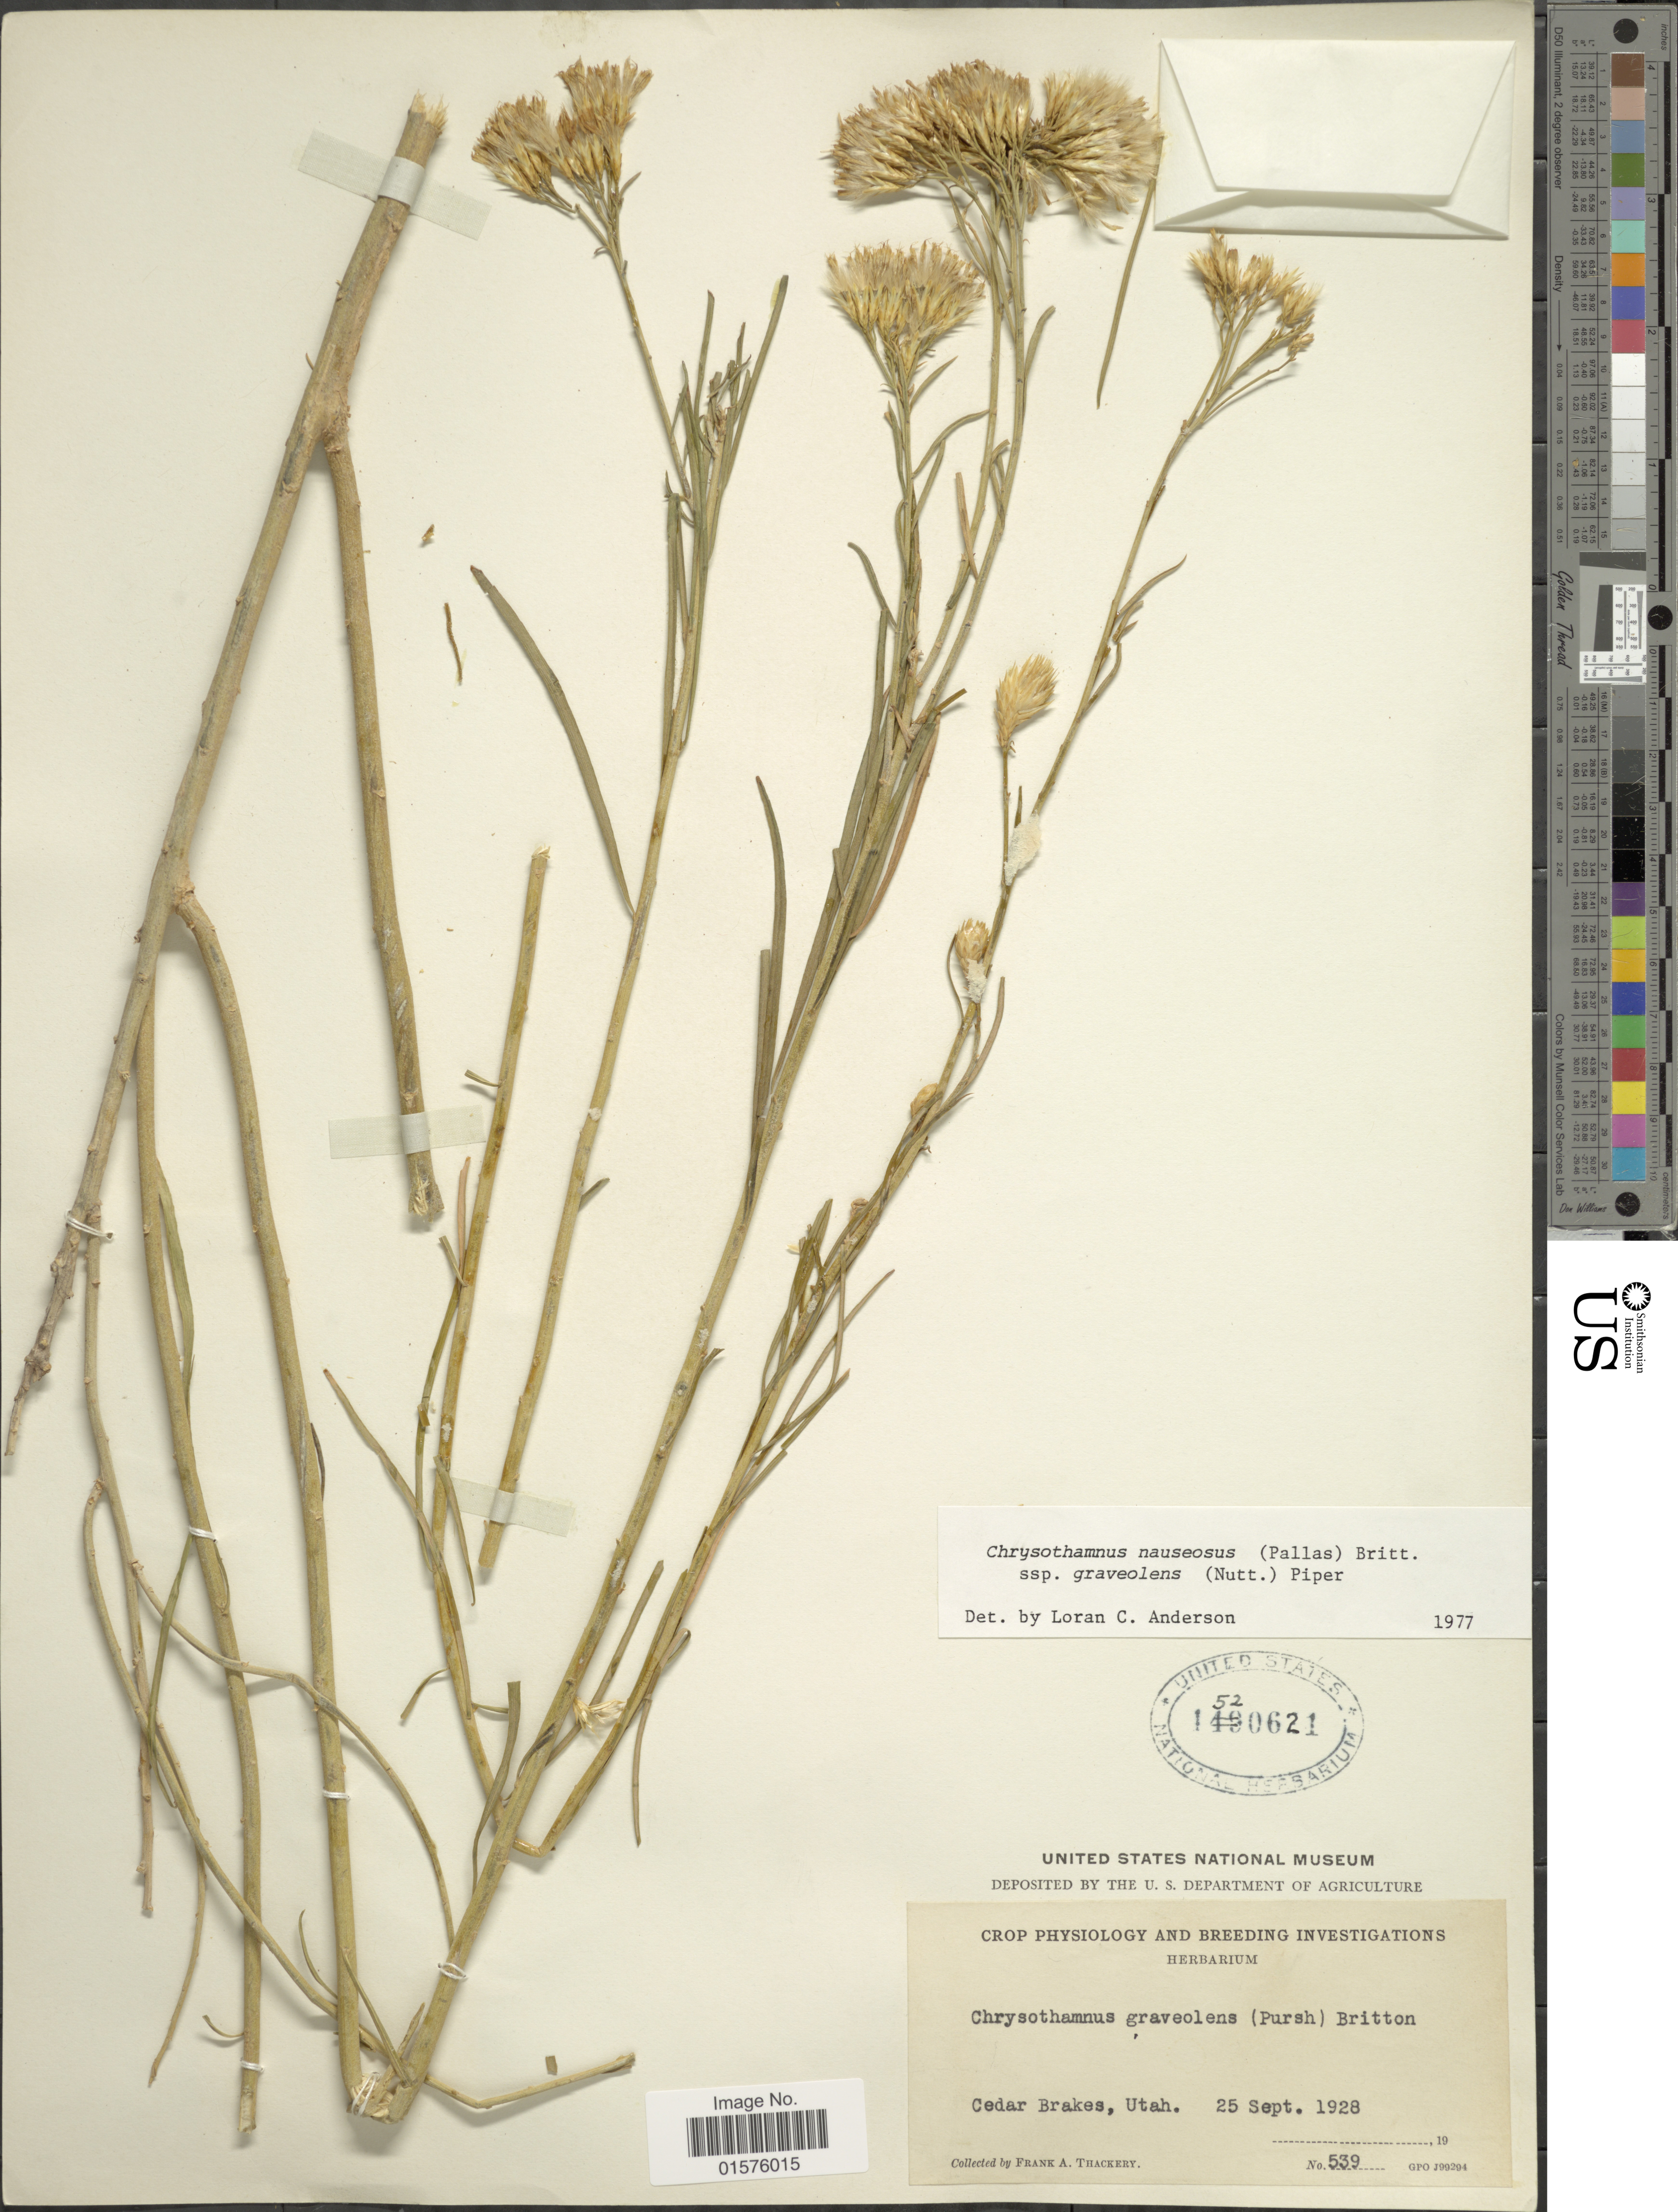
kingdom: Plantae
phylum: Tracheophyta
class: Magnoliopsida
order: Asterales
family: Asteraceae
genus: Ericameria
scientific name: Ericameria nauseosa var. graveolens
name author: (Nutt.) Reveal & Schuyler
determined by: Urbatsch, Lowell E., Curator (LSU), Louisiana State University (UNITED STATES)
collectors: F. Thackery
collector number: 539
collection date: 1928-09-25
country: United States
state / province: Utah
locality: Cedar Brakes.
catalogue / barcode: US 1520621